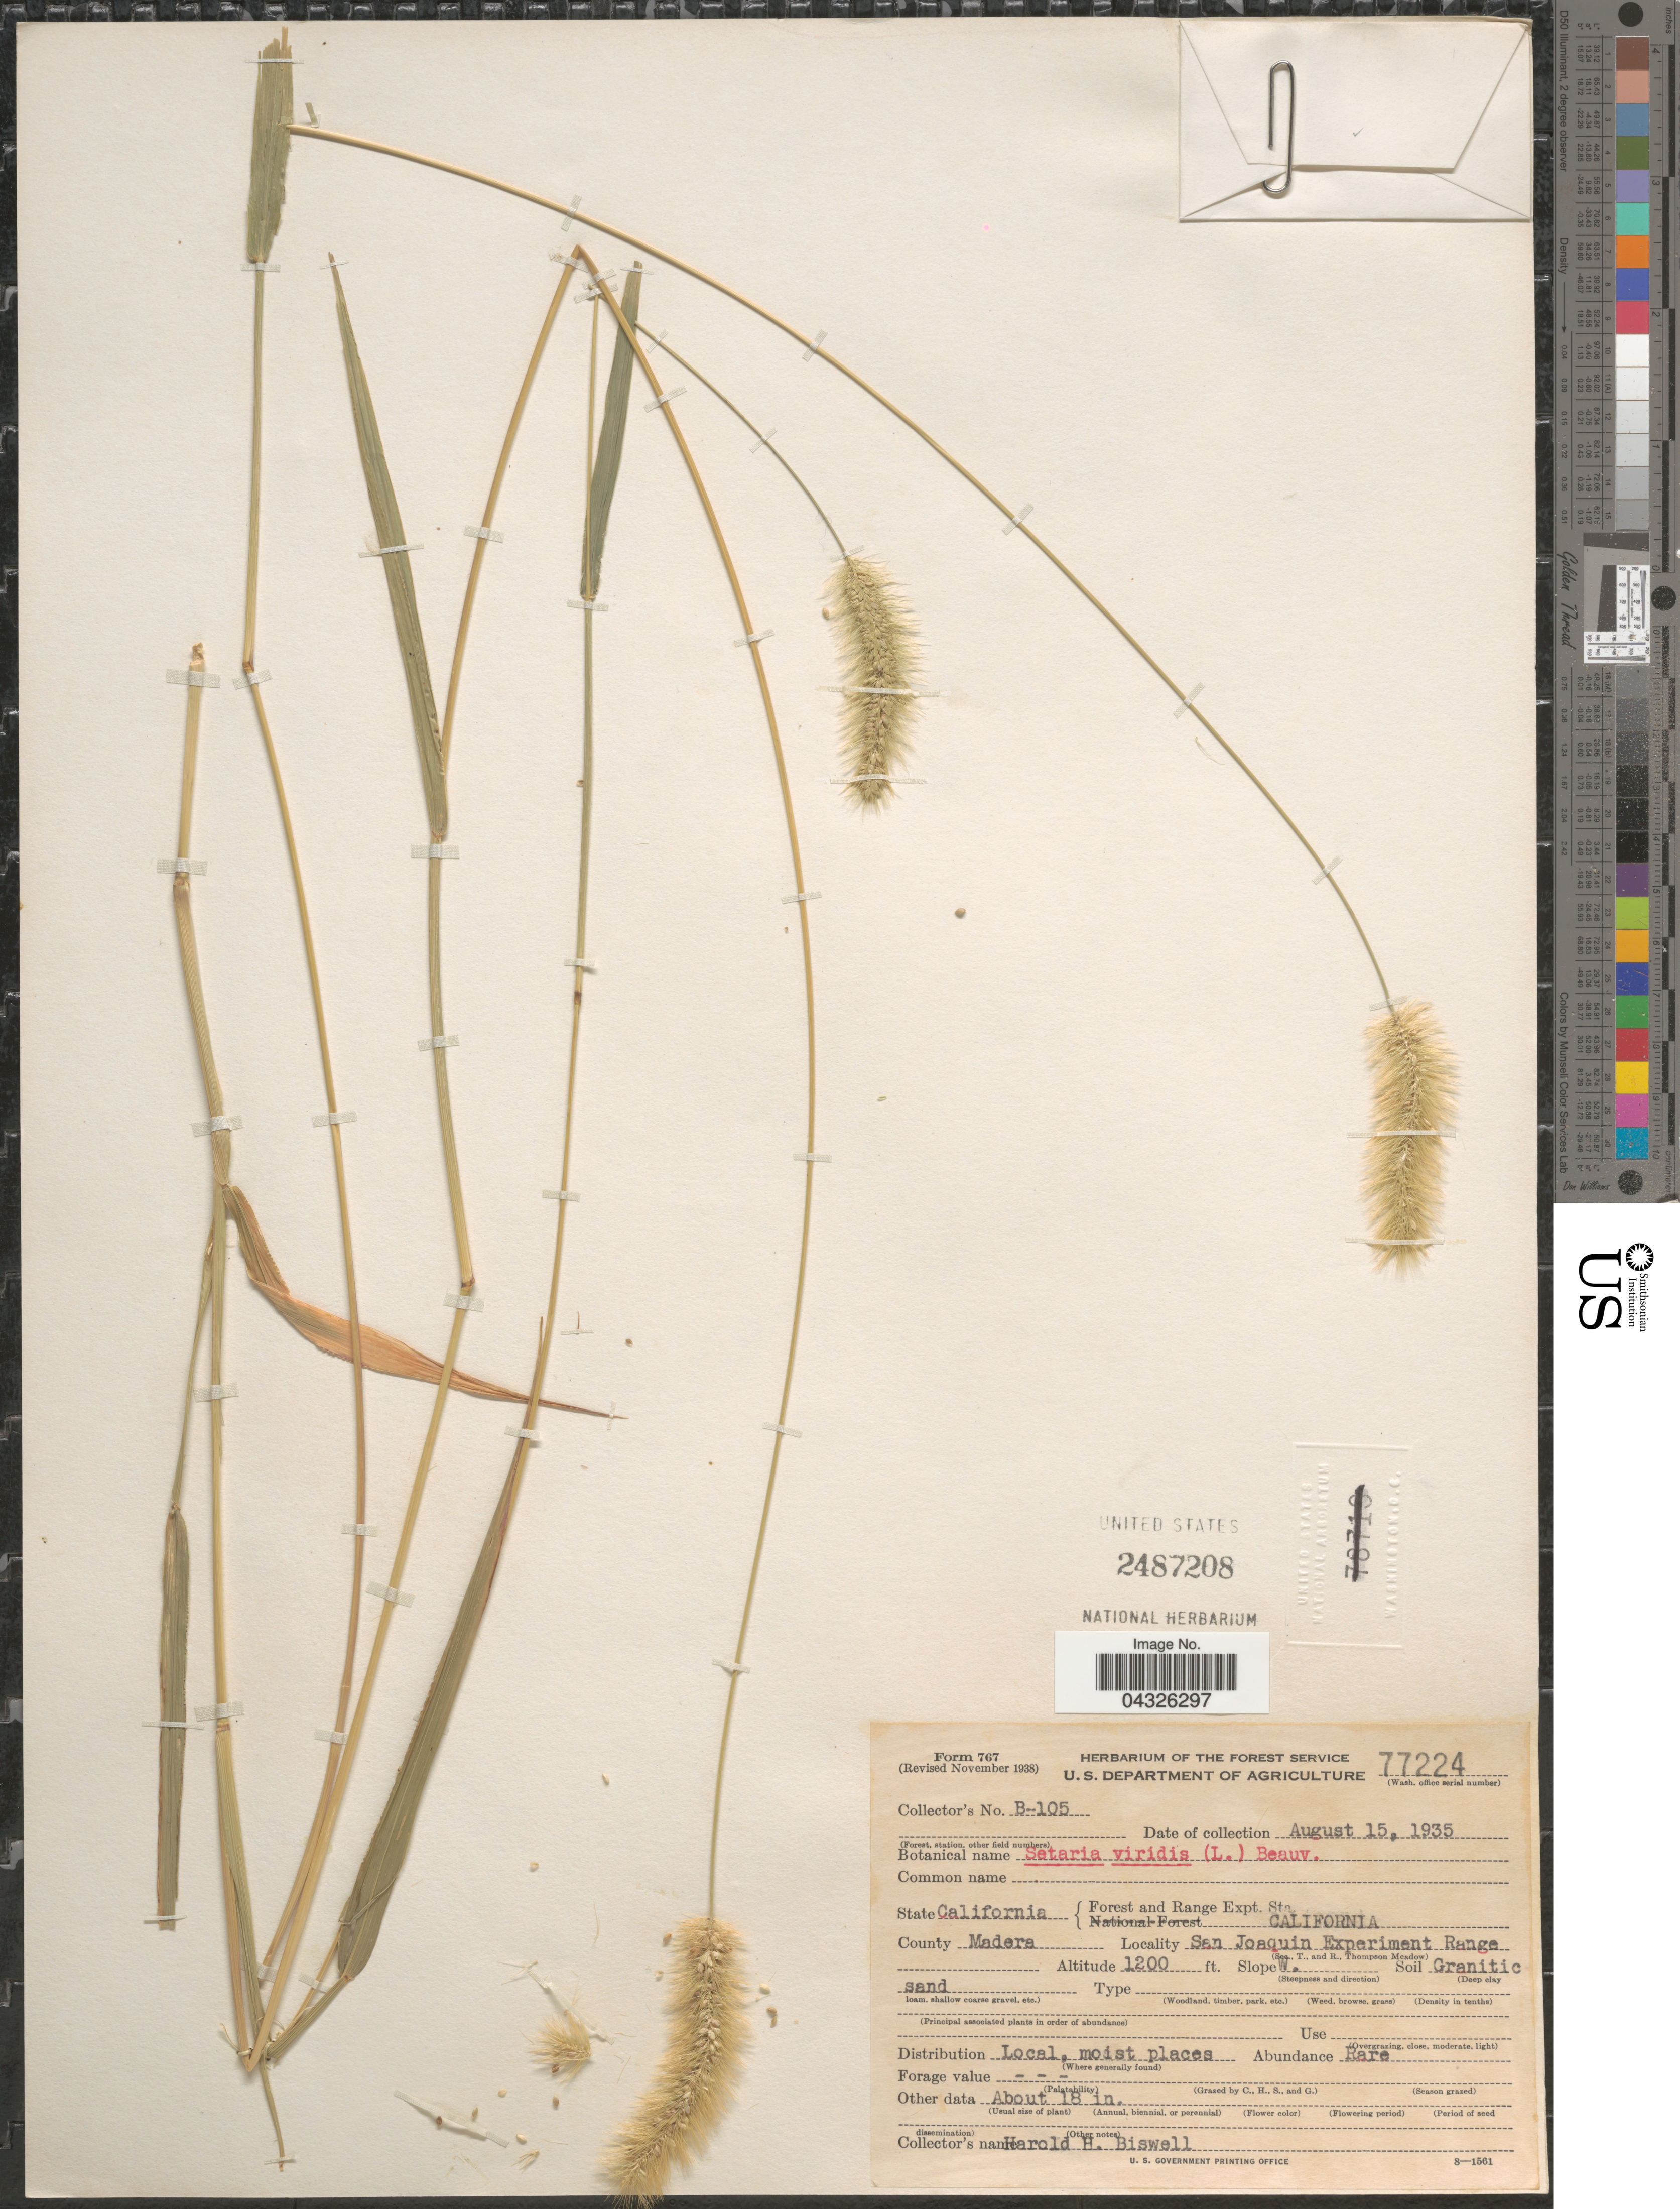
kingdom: Plantae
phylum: Tracheophyta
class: Liliopsida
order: Poales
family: Poaceae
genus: Setaria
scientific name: Setaria viridis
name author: (L.) P. Beauv.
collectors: H. Biswell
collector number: B-105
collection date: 1935-08-15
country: United States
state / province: California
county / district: Madera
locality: Forest and Range Expt. Sta. California. County Madera. San Joaquin Experiment Range. Soil Granitic sand.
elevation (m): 366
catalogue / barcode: US 2487208